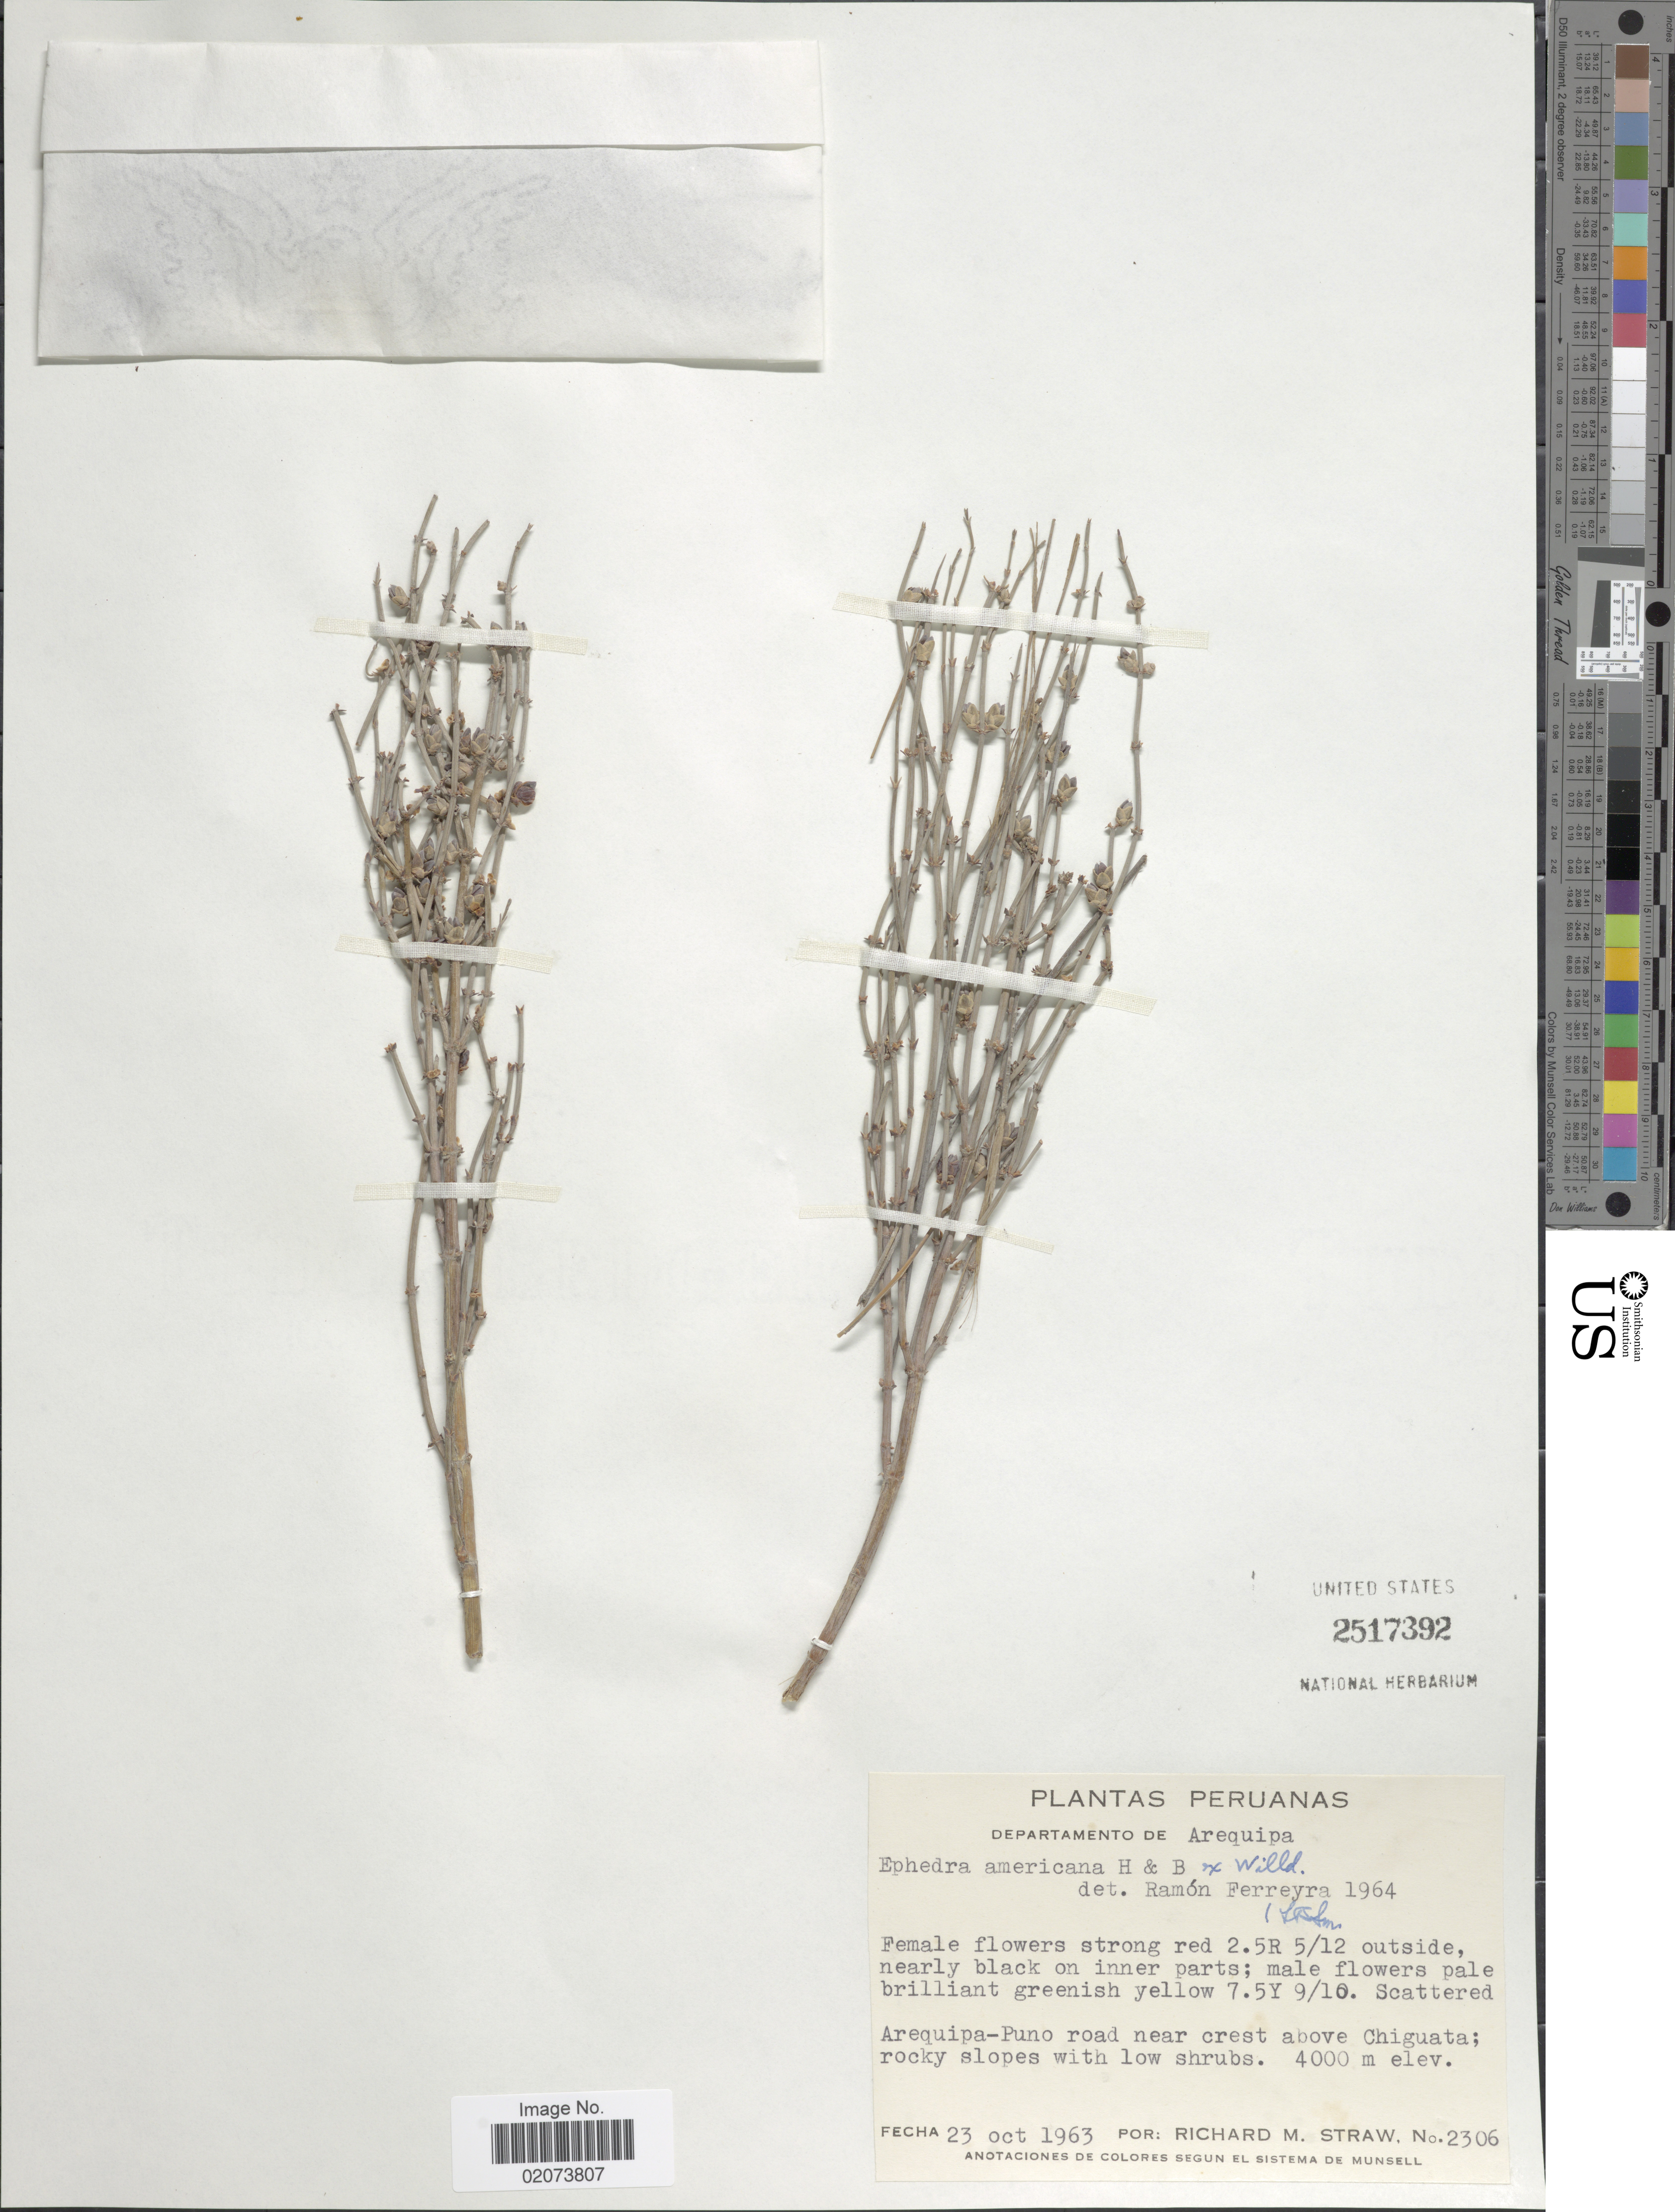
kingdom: Plantae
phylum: Tracheophyta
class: Gnetopsida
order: Ephedrales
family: Ephedraceae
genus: Ephedra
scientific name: Ephedra americana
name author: Humb. & Bonpl. ex Willd.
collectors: R. M. Straw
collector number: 2306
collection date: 1963-10-23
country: Peru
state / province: Arequipa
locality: Departamento de Arequipa, Arequipa-Puno road near crest above Chiquata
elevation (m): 4000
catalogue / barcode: US 2517392